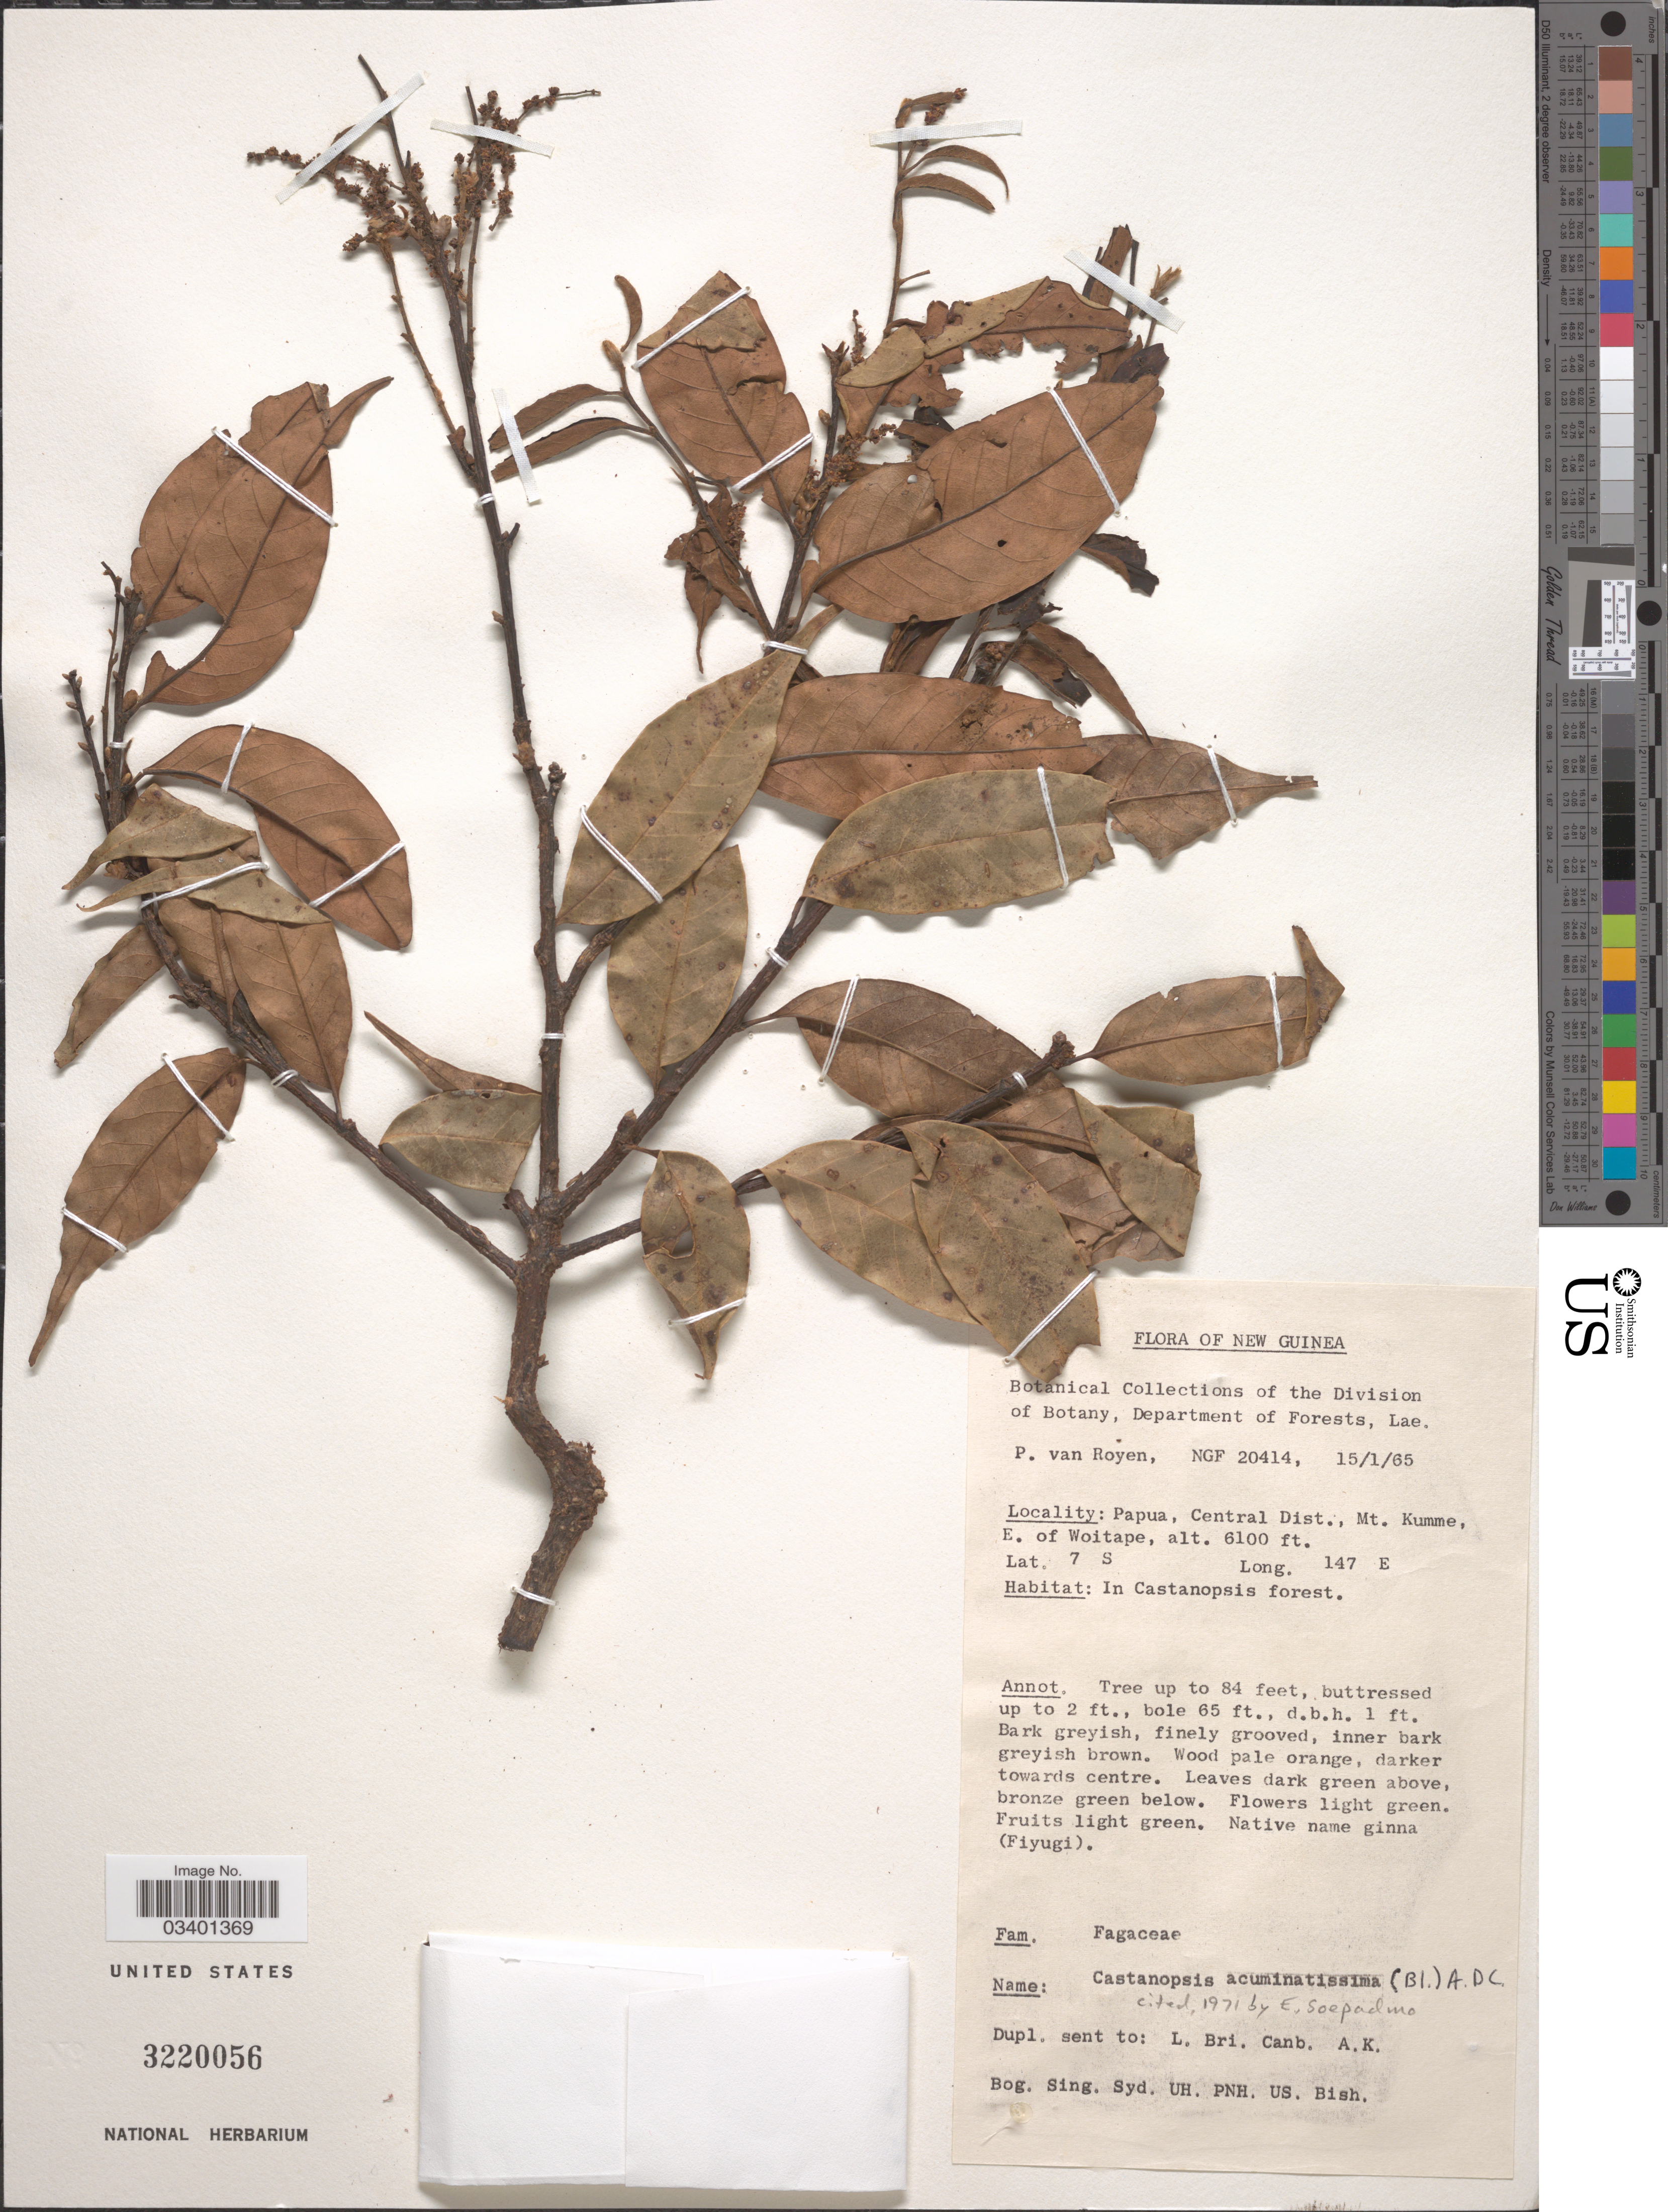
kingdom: Plantae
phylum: Tracheophyta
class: Magnoliopsida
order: Fagales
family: Fagaceae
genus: Castanopsis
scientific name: Castanopsis acuminatissima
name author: (Blume) A. DC.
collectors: P. van Royen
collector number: NGF20414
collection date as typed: Transcribed d/m/y: 15/1/65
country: Papua New Guinea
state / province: Central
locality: New Guinea. Papua, Central Dist., Mt. Kumme, E. of Woitape.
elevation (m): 1859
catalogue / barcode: US 3220056